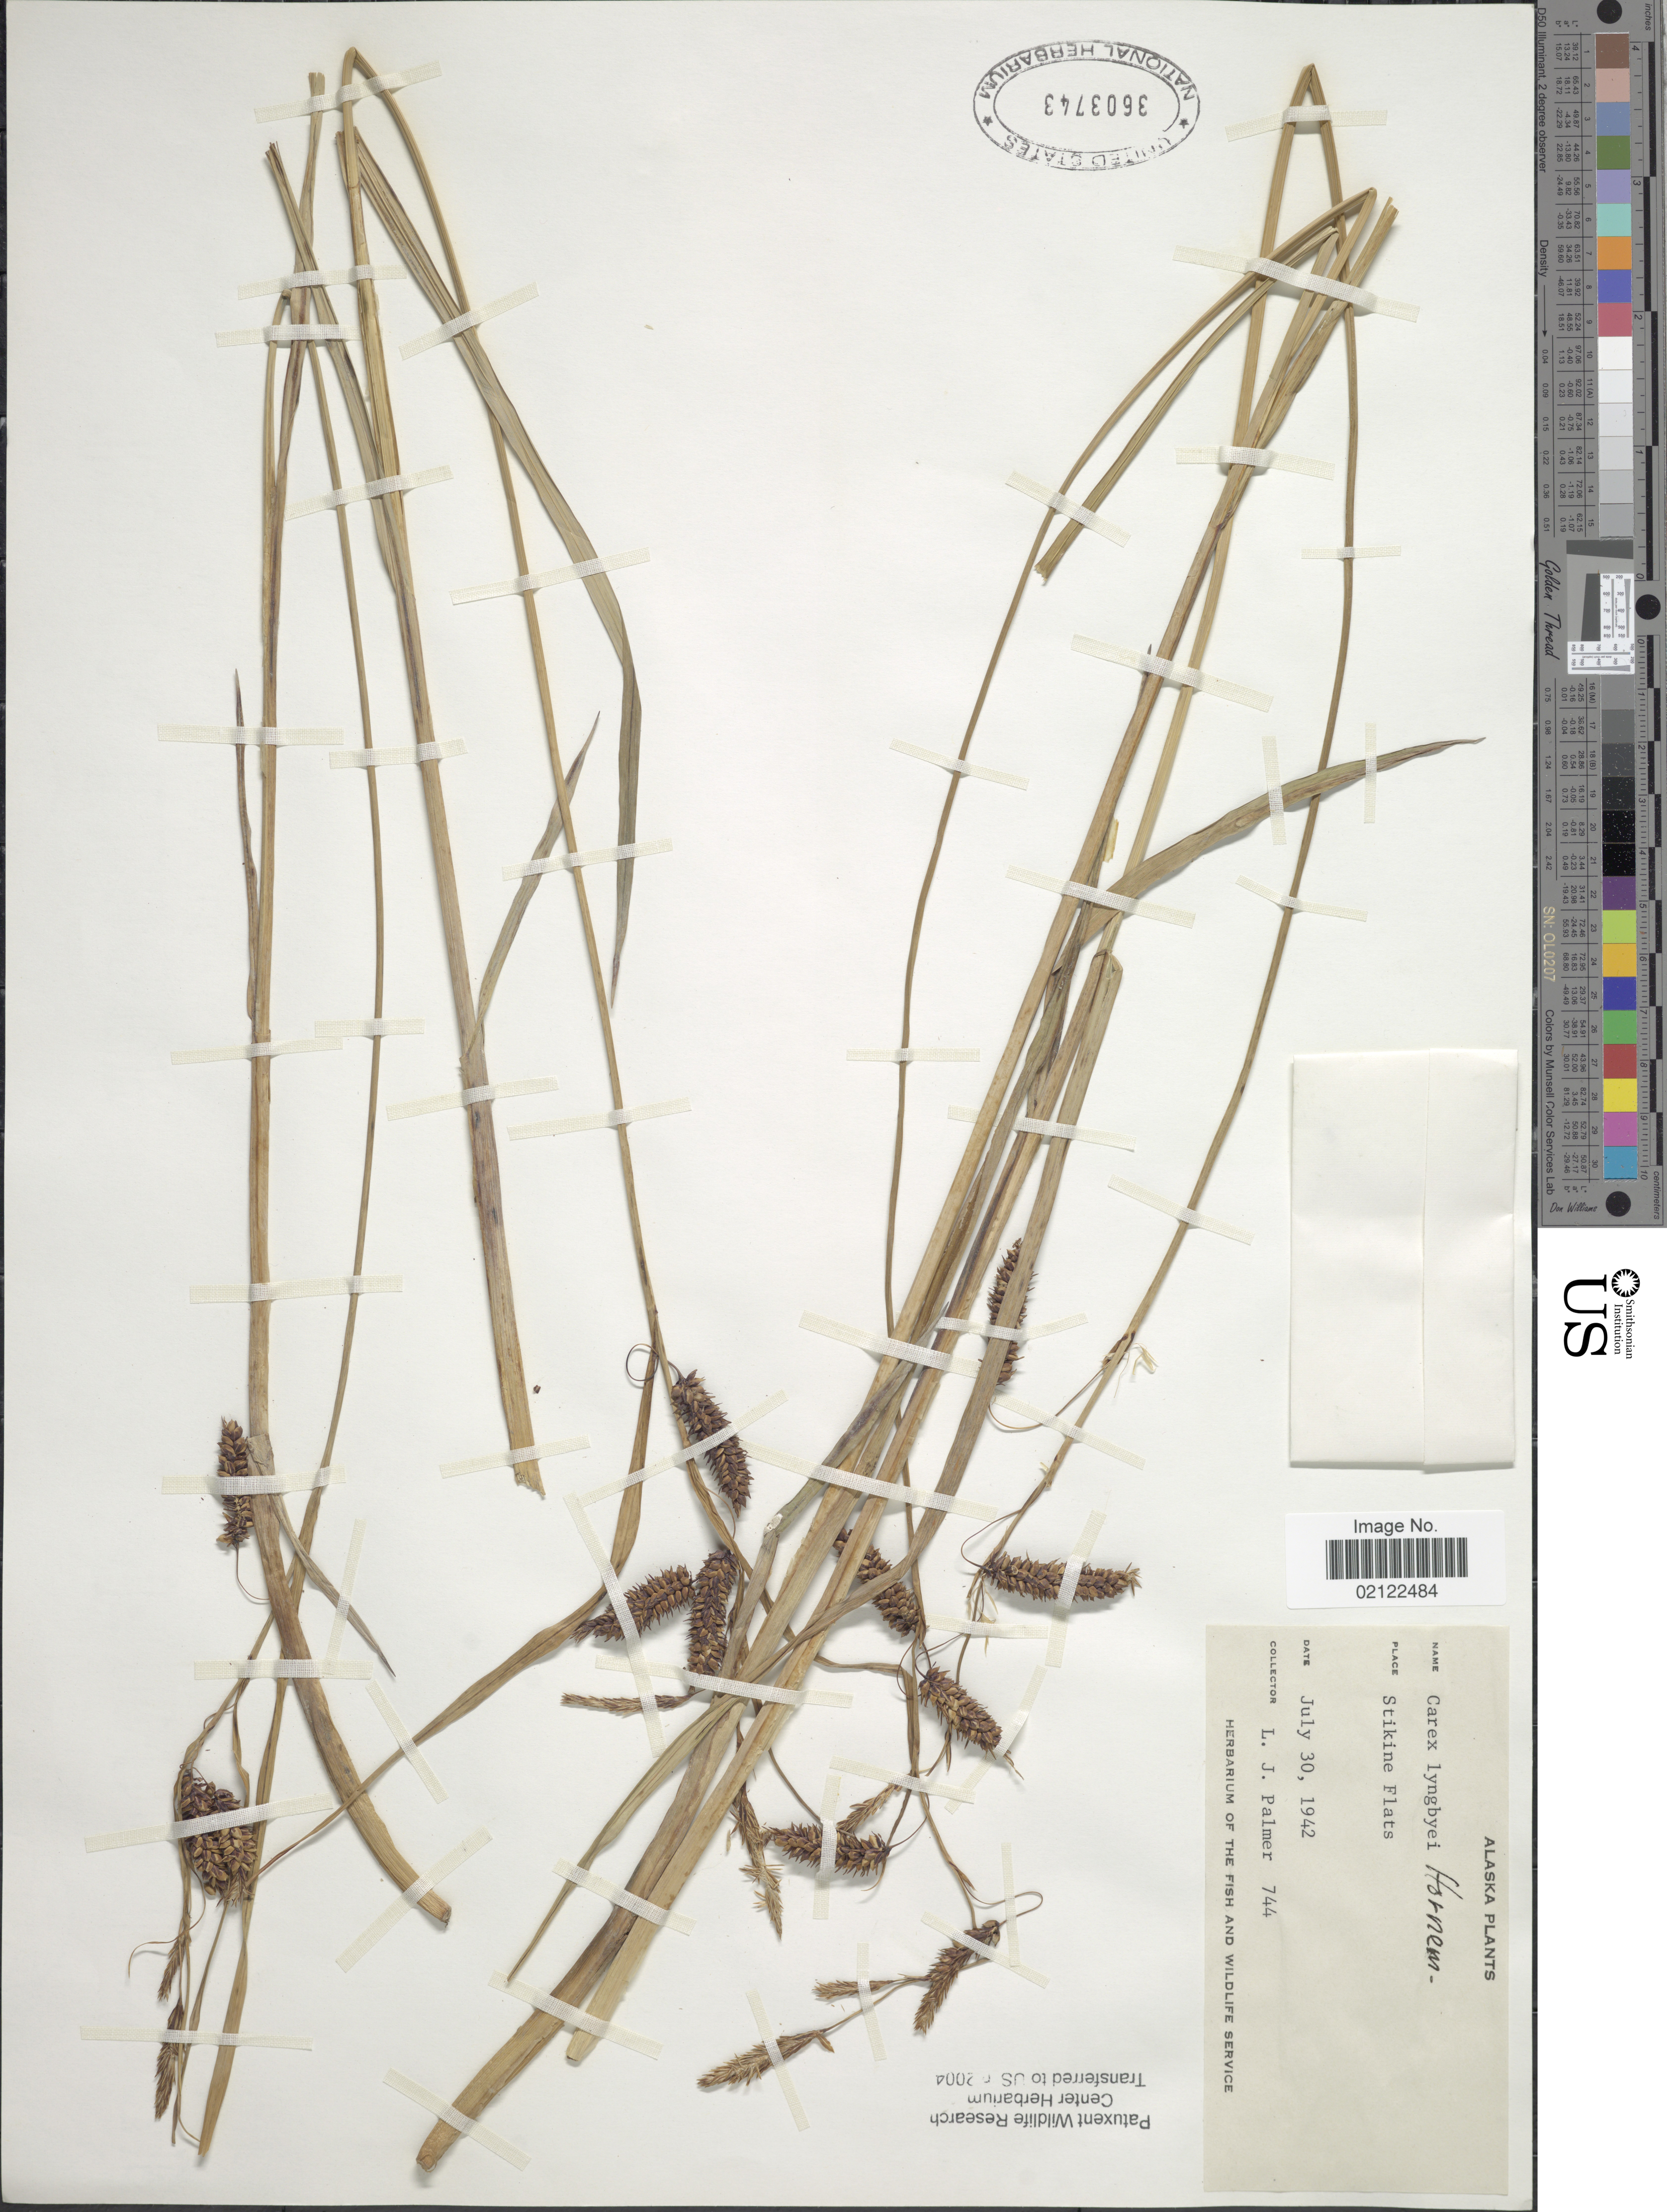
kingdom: Plantae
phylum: Tracheophyta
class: Liliopsida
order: Poales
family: Cyperaceae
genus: Carex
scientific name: Carex lyngbyei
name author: Hornem.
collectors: L. J. Palmer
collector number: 744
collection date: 1942-07-30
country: United States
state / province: Alaska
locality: Stikine Flats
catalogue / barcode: US 3603743